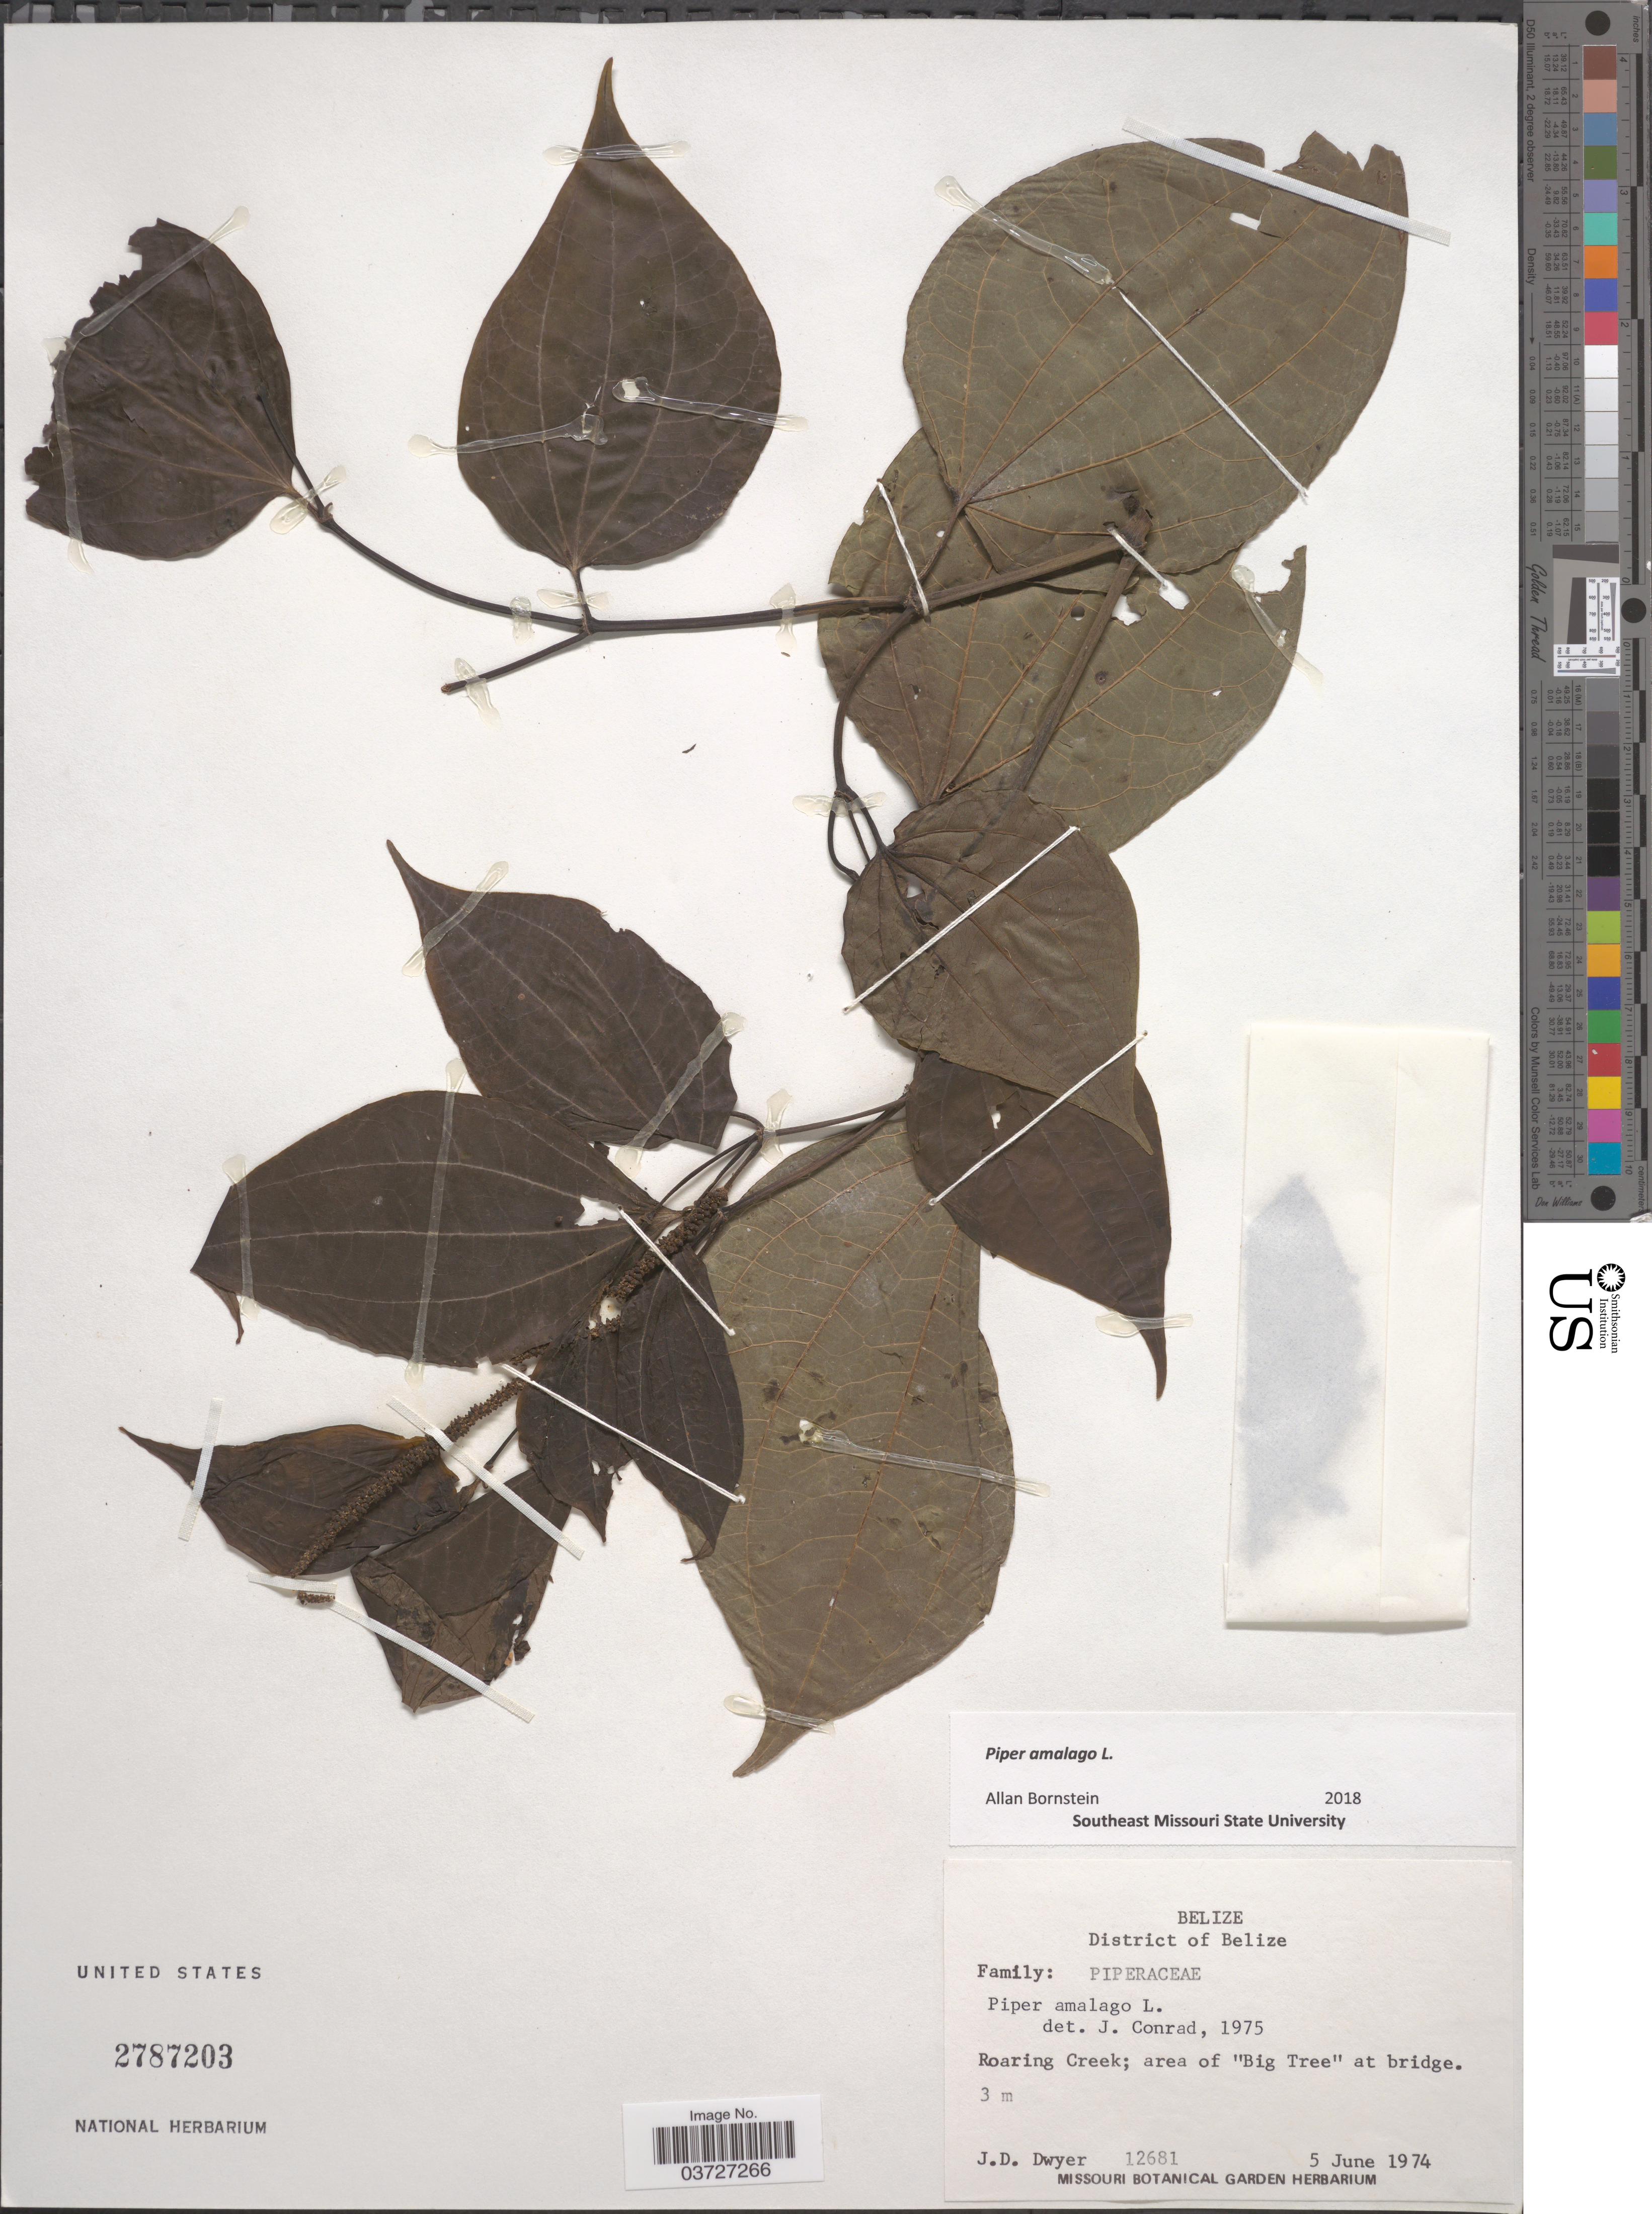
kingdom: Plantae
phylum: Tracheophyta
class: Magnoliopsida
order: Piperales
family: Piperaceae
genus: Piper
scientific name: Piper amalago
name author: L.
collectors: J. D. Dwyer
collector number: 12681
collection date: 1974-06-05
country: Belize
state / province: Belize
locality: District of Belize. Roaring Creek; area of "Big Tree"at bridge.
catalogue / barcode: US 2787203